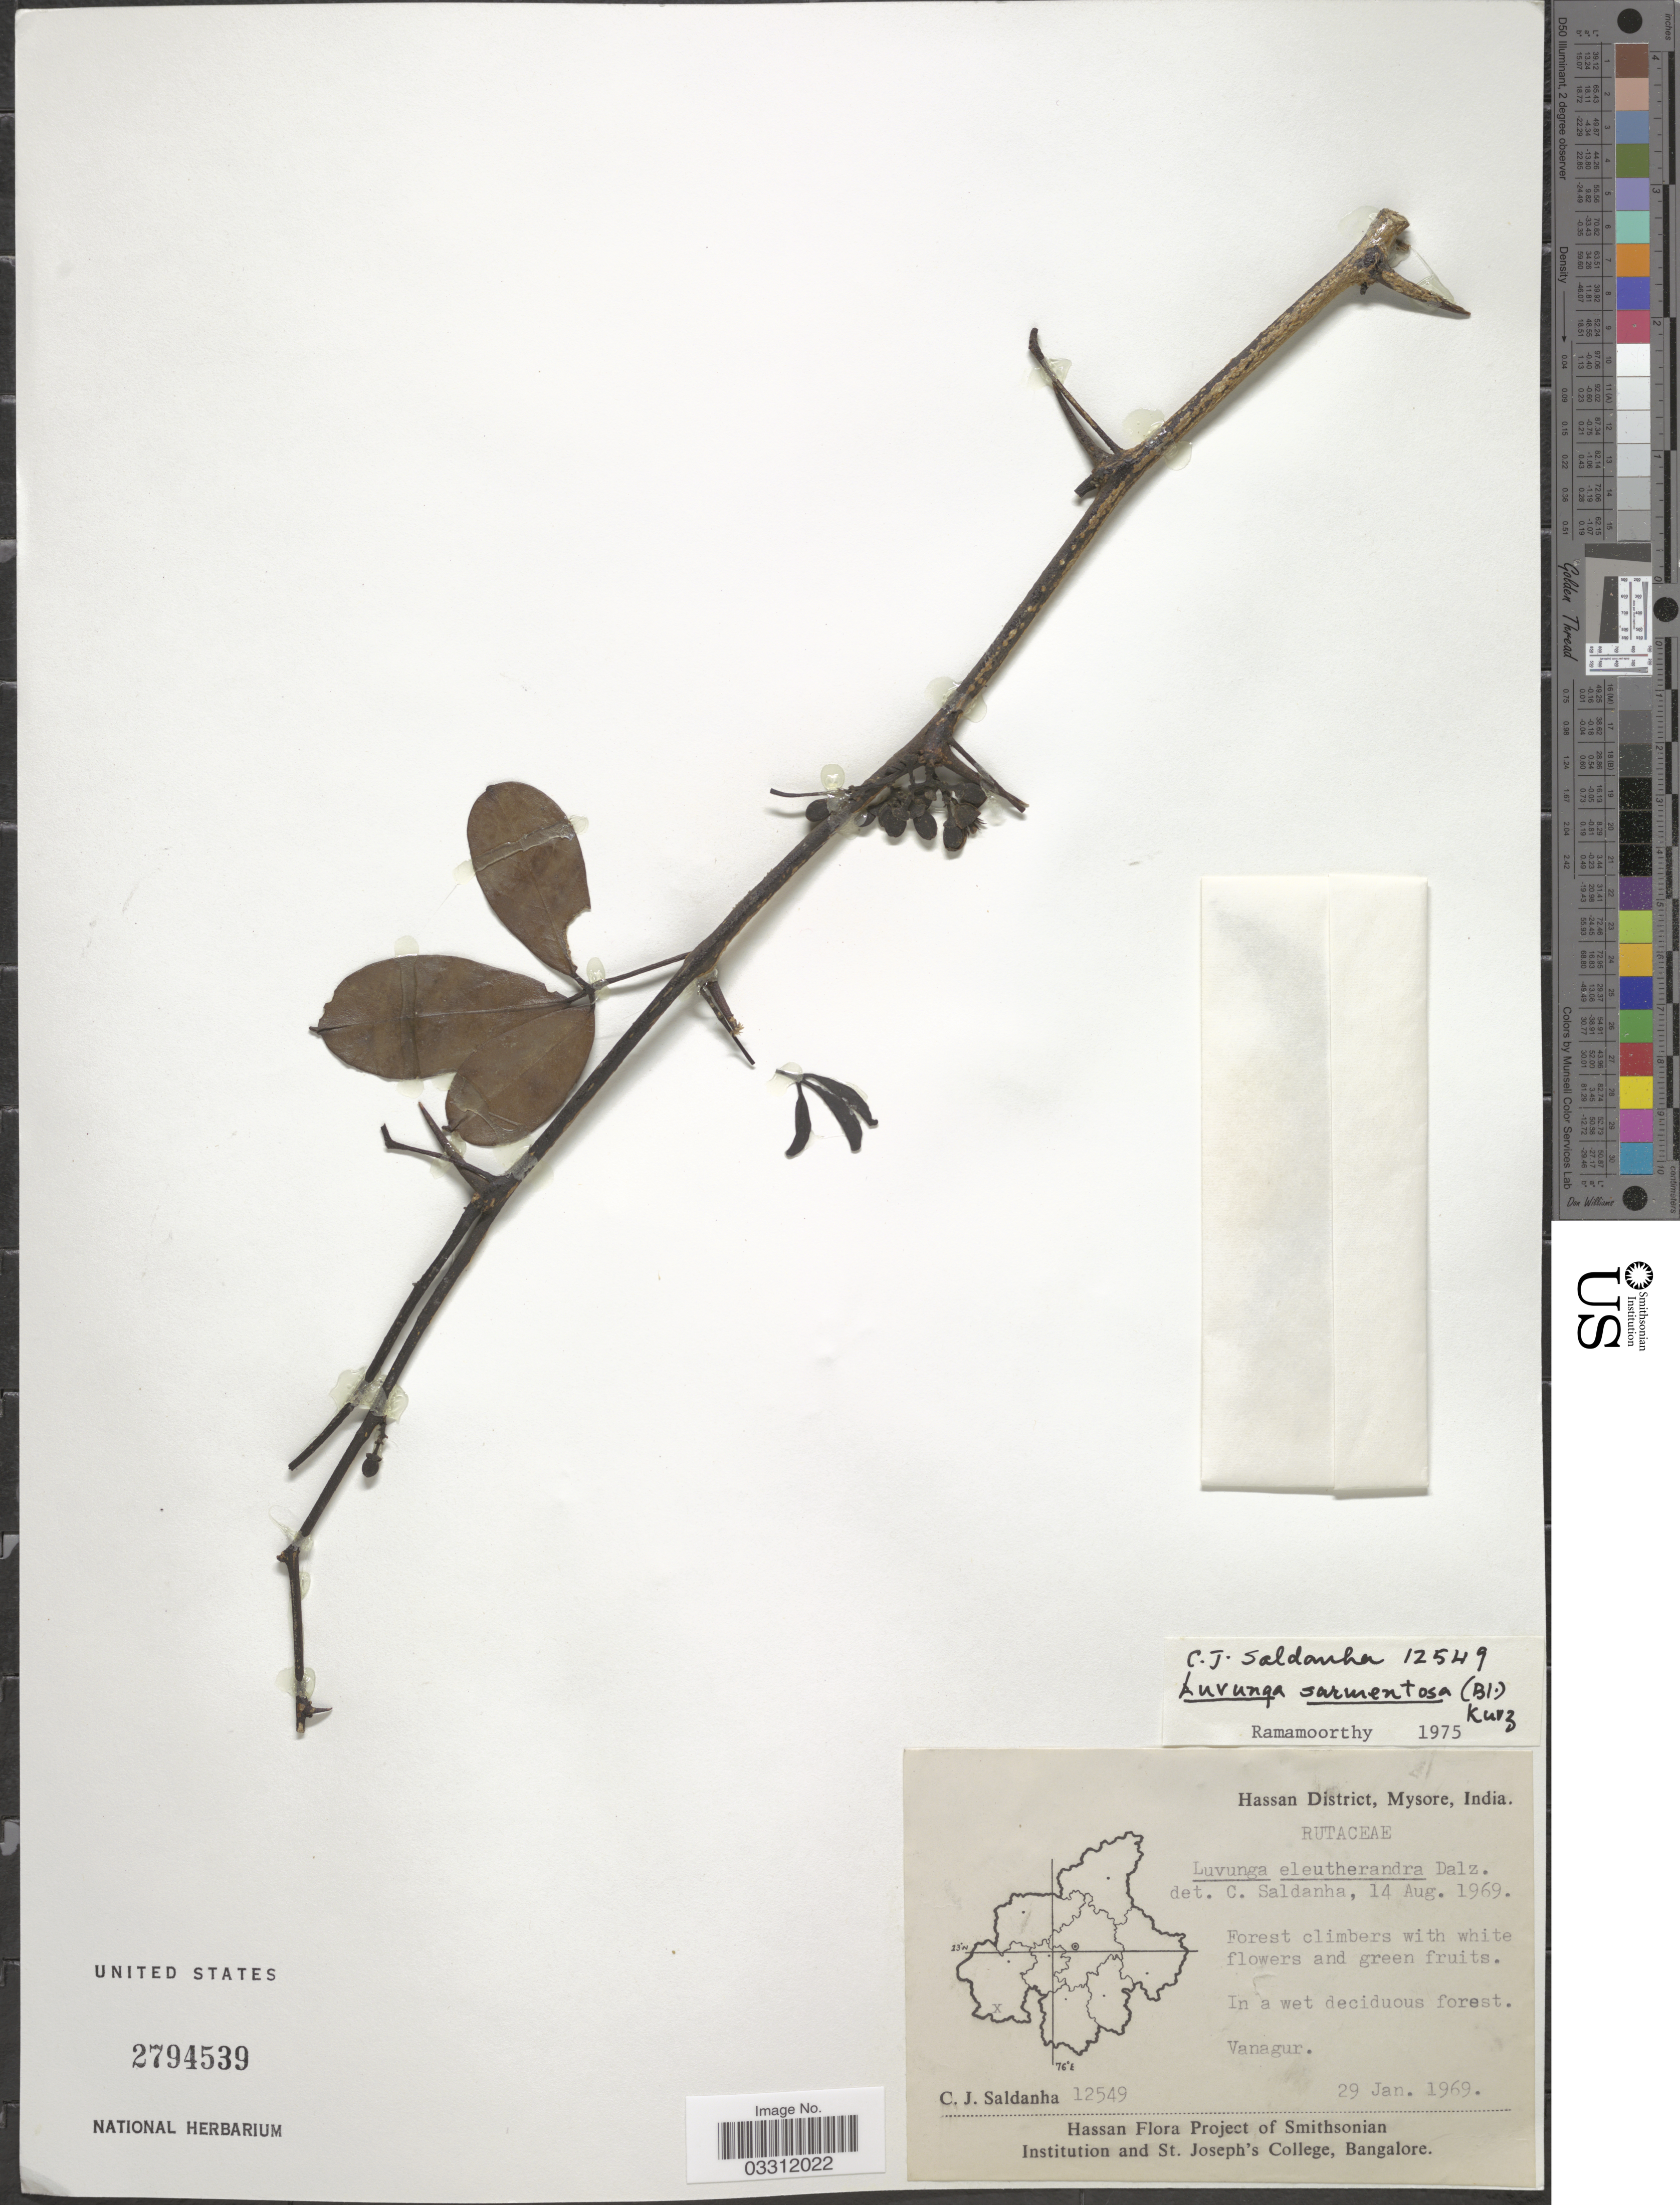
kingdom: Plantae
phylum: Tracheophyta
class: Magnoliopsida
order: Sapindales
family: Rutaceae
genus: Luvunga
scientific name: Luvunga sarmentosa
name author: Kurz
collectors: C. J. Saldanha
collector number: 12549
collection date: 1969-01-29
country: India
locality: Hassan District, Mysore, Vanagur.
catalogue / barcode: US 2794539